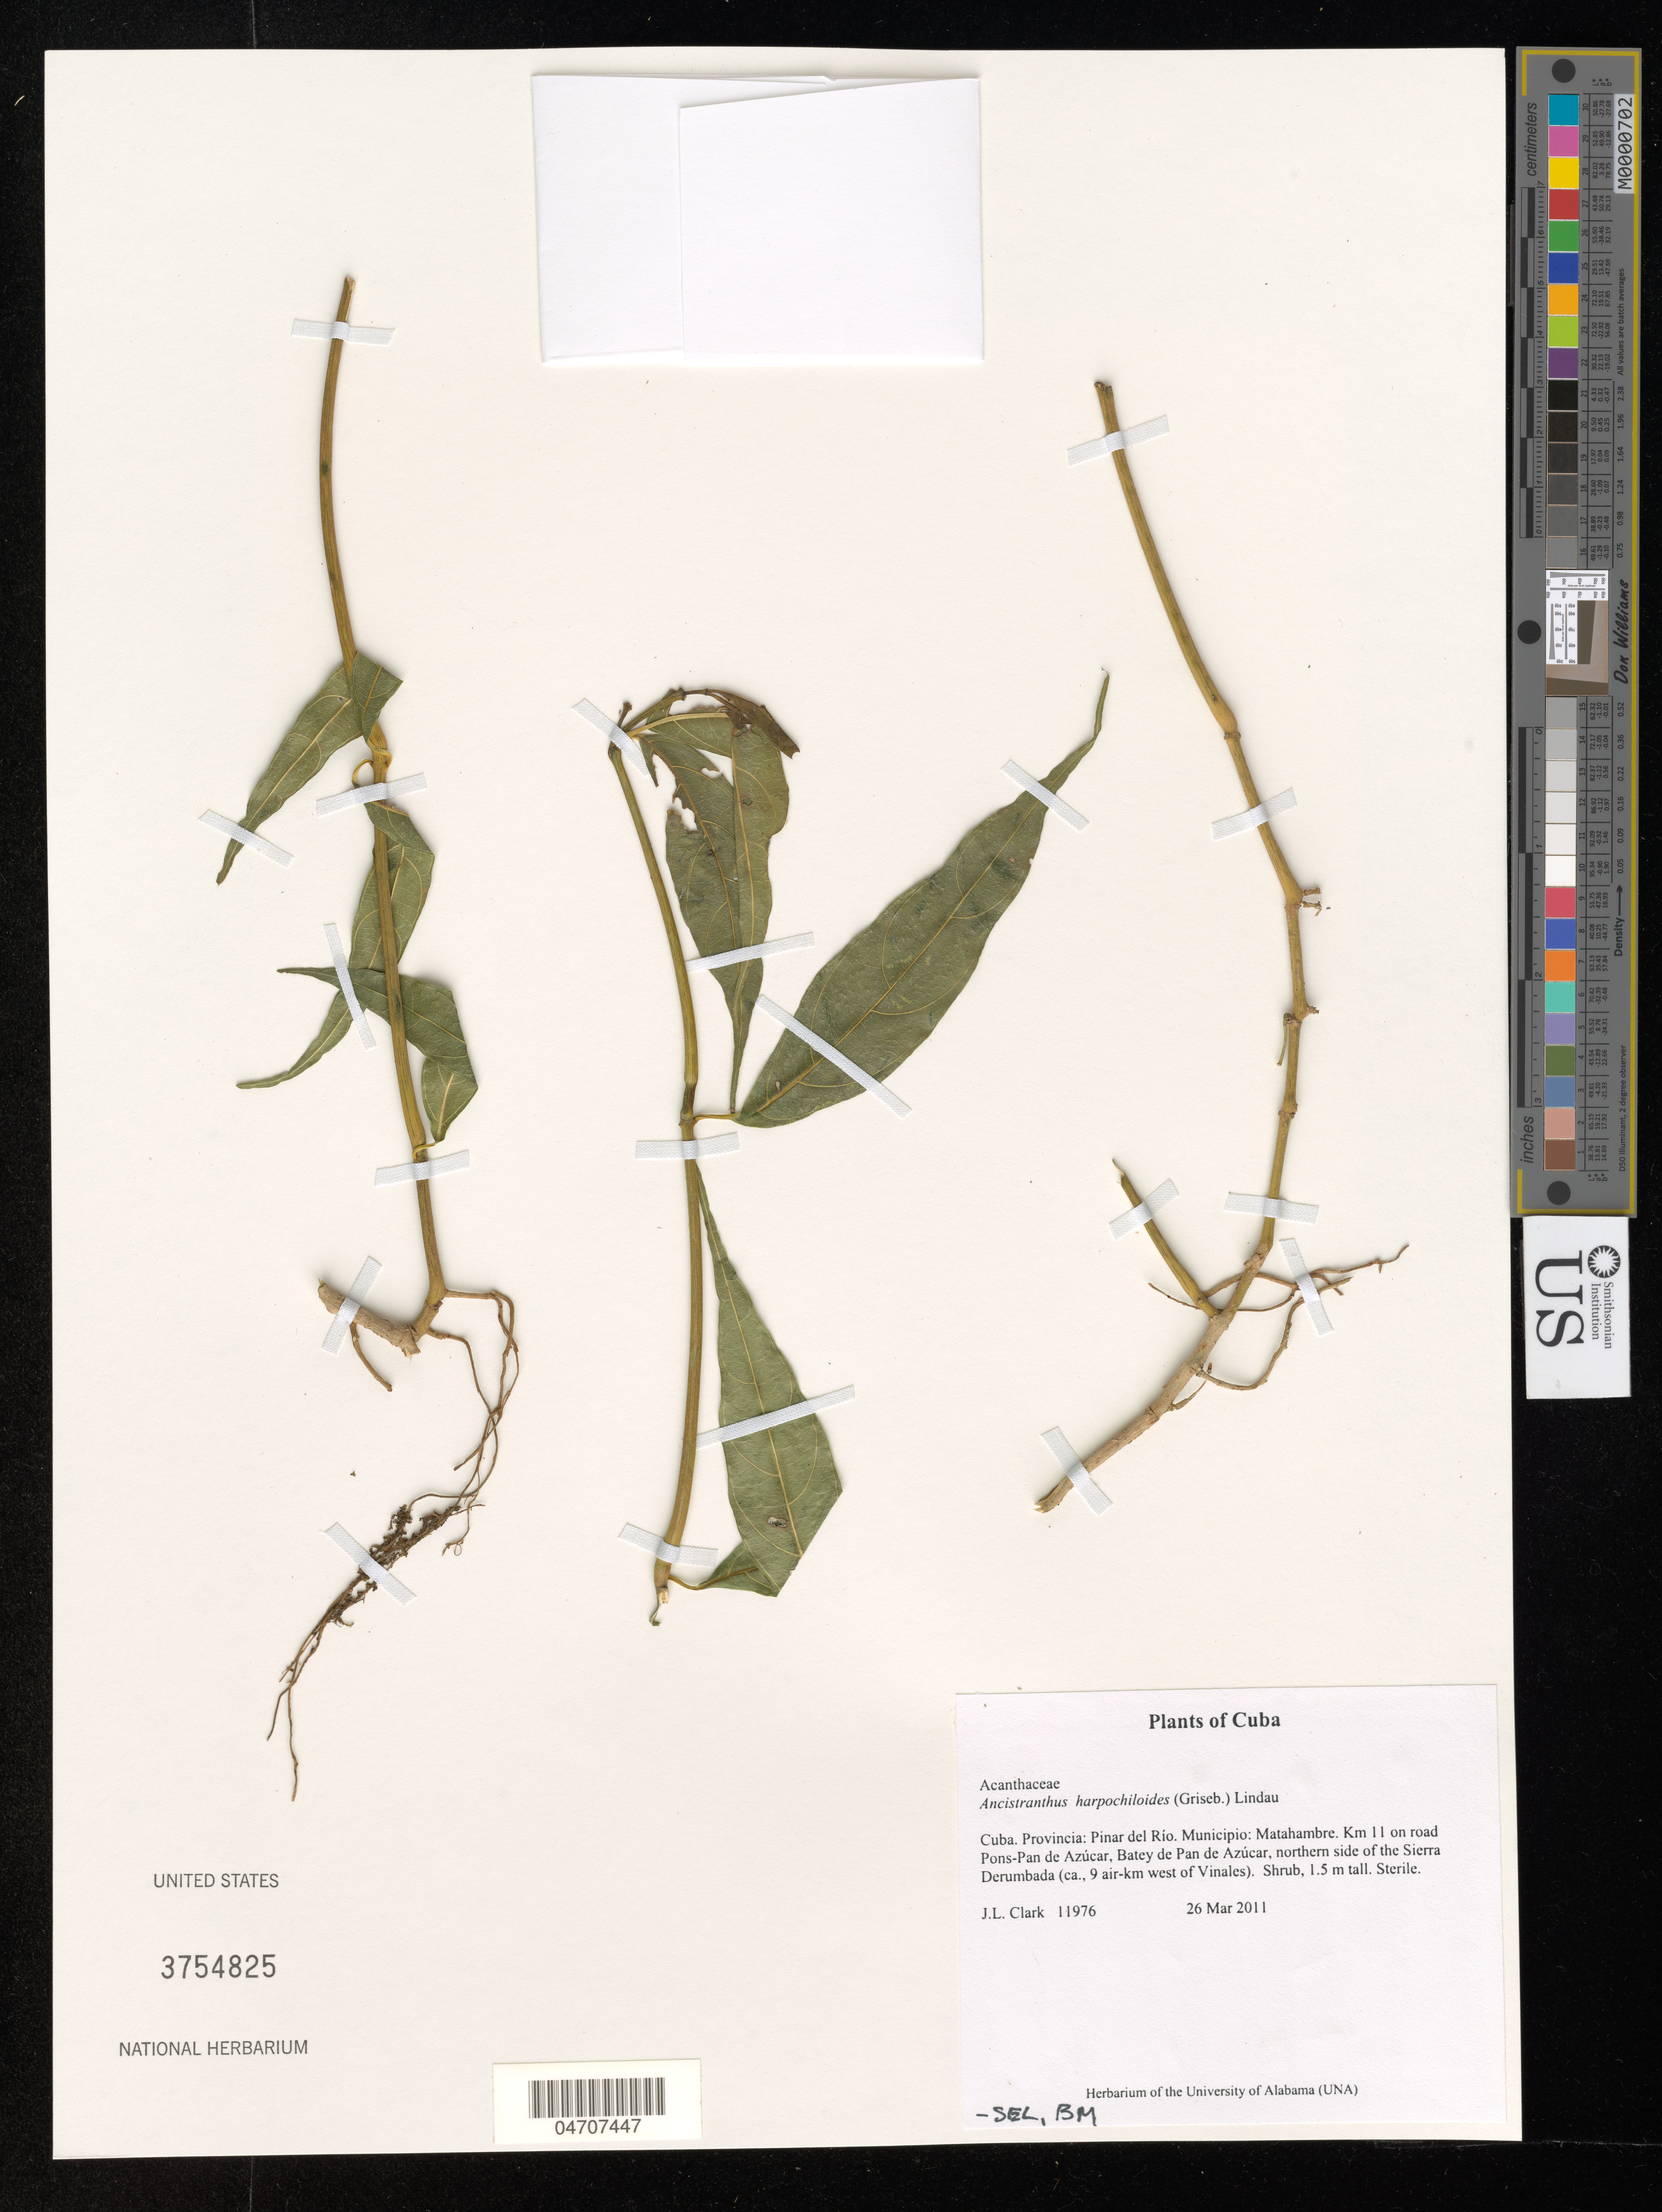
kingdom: Plantae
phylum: Tracheophyta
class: Magnoliopsida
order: Lamiales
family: Acanthaceae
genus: Ancistranthus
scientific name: Ancistranthus harpochiloides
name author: (Griseb.) Lindau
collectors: J. L. Clark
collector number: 11976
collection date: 2011-03-26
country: Cuba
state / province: Pinar del Río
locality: Municipio: Matahambre. Km 11 on road Pons-Pan de Azúcar, Batey de Pan de Azúcar, northern side of the Sierra Derumbada (ca., 9 air-km west of Vinales).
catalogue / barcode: US 3754825